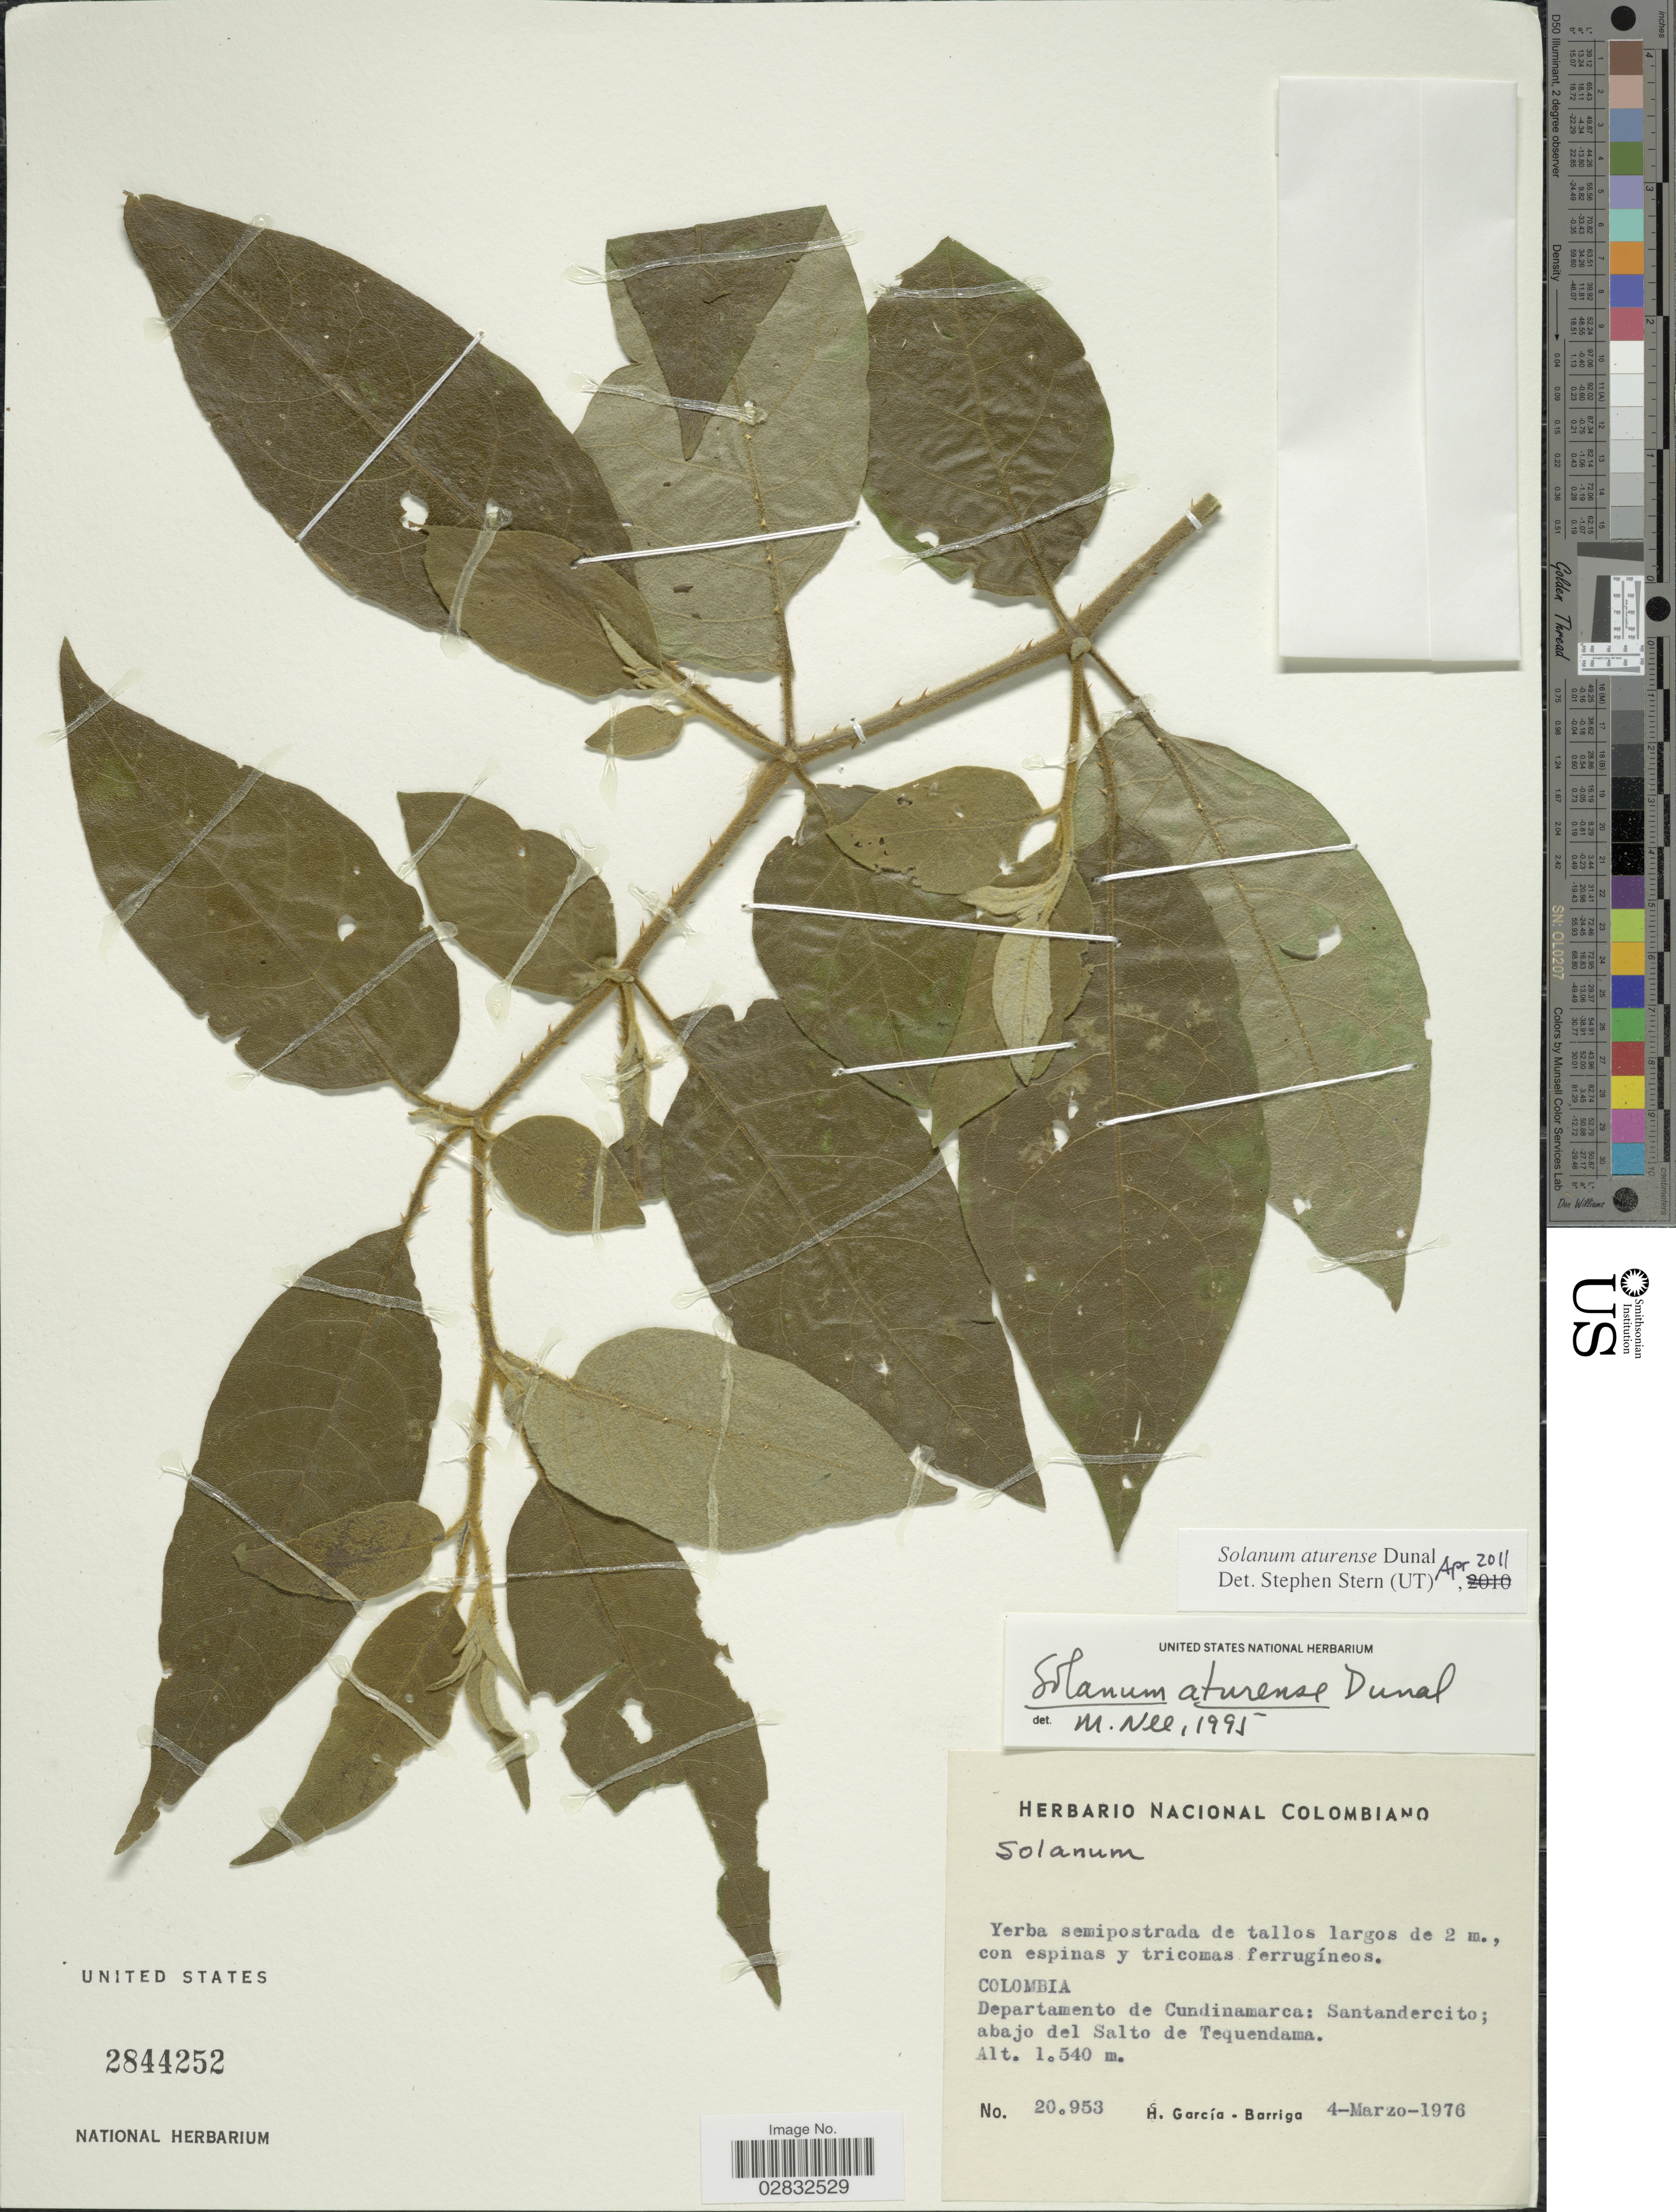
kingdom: Plantae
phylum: Tracheophyta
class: Magnoliopsida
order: Solanales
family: Solanaceae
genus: Solanum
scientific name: Solanum aturense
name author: Dunal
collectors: H. García Barriga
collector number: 20953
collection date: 1976-03-04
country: Colombia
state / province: Cundinamarca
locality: Departamento de Cundinamarca, Santandercito, abajo del Salto de Tequendama.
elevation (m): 1540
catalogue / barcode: US 2844252